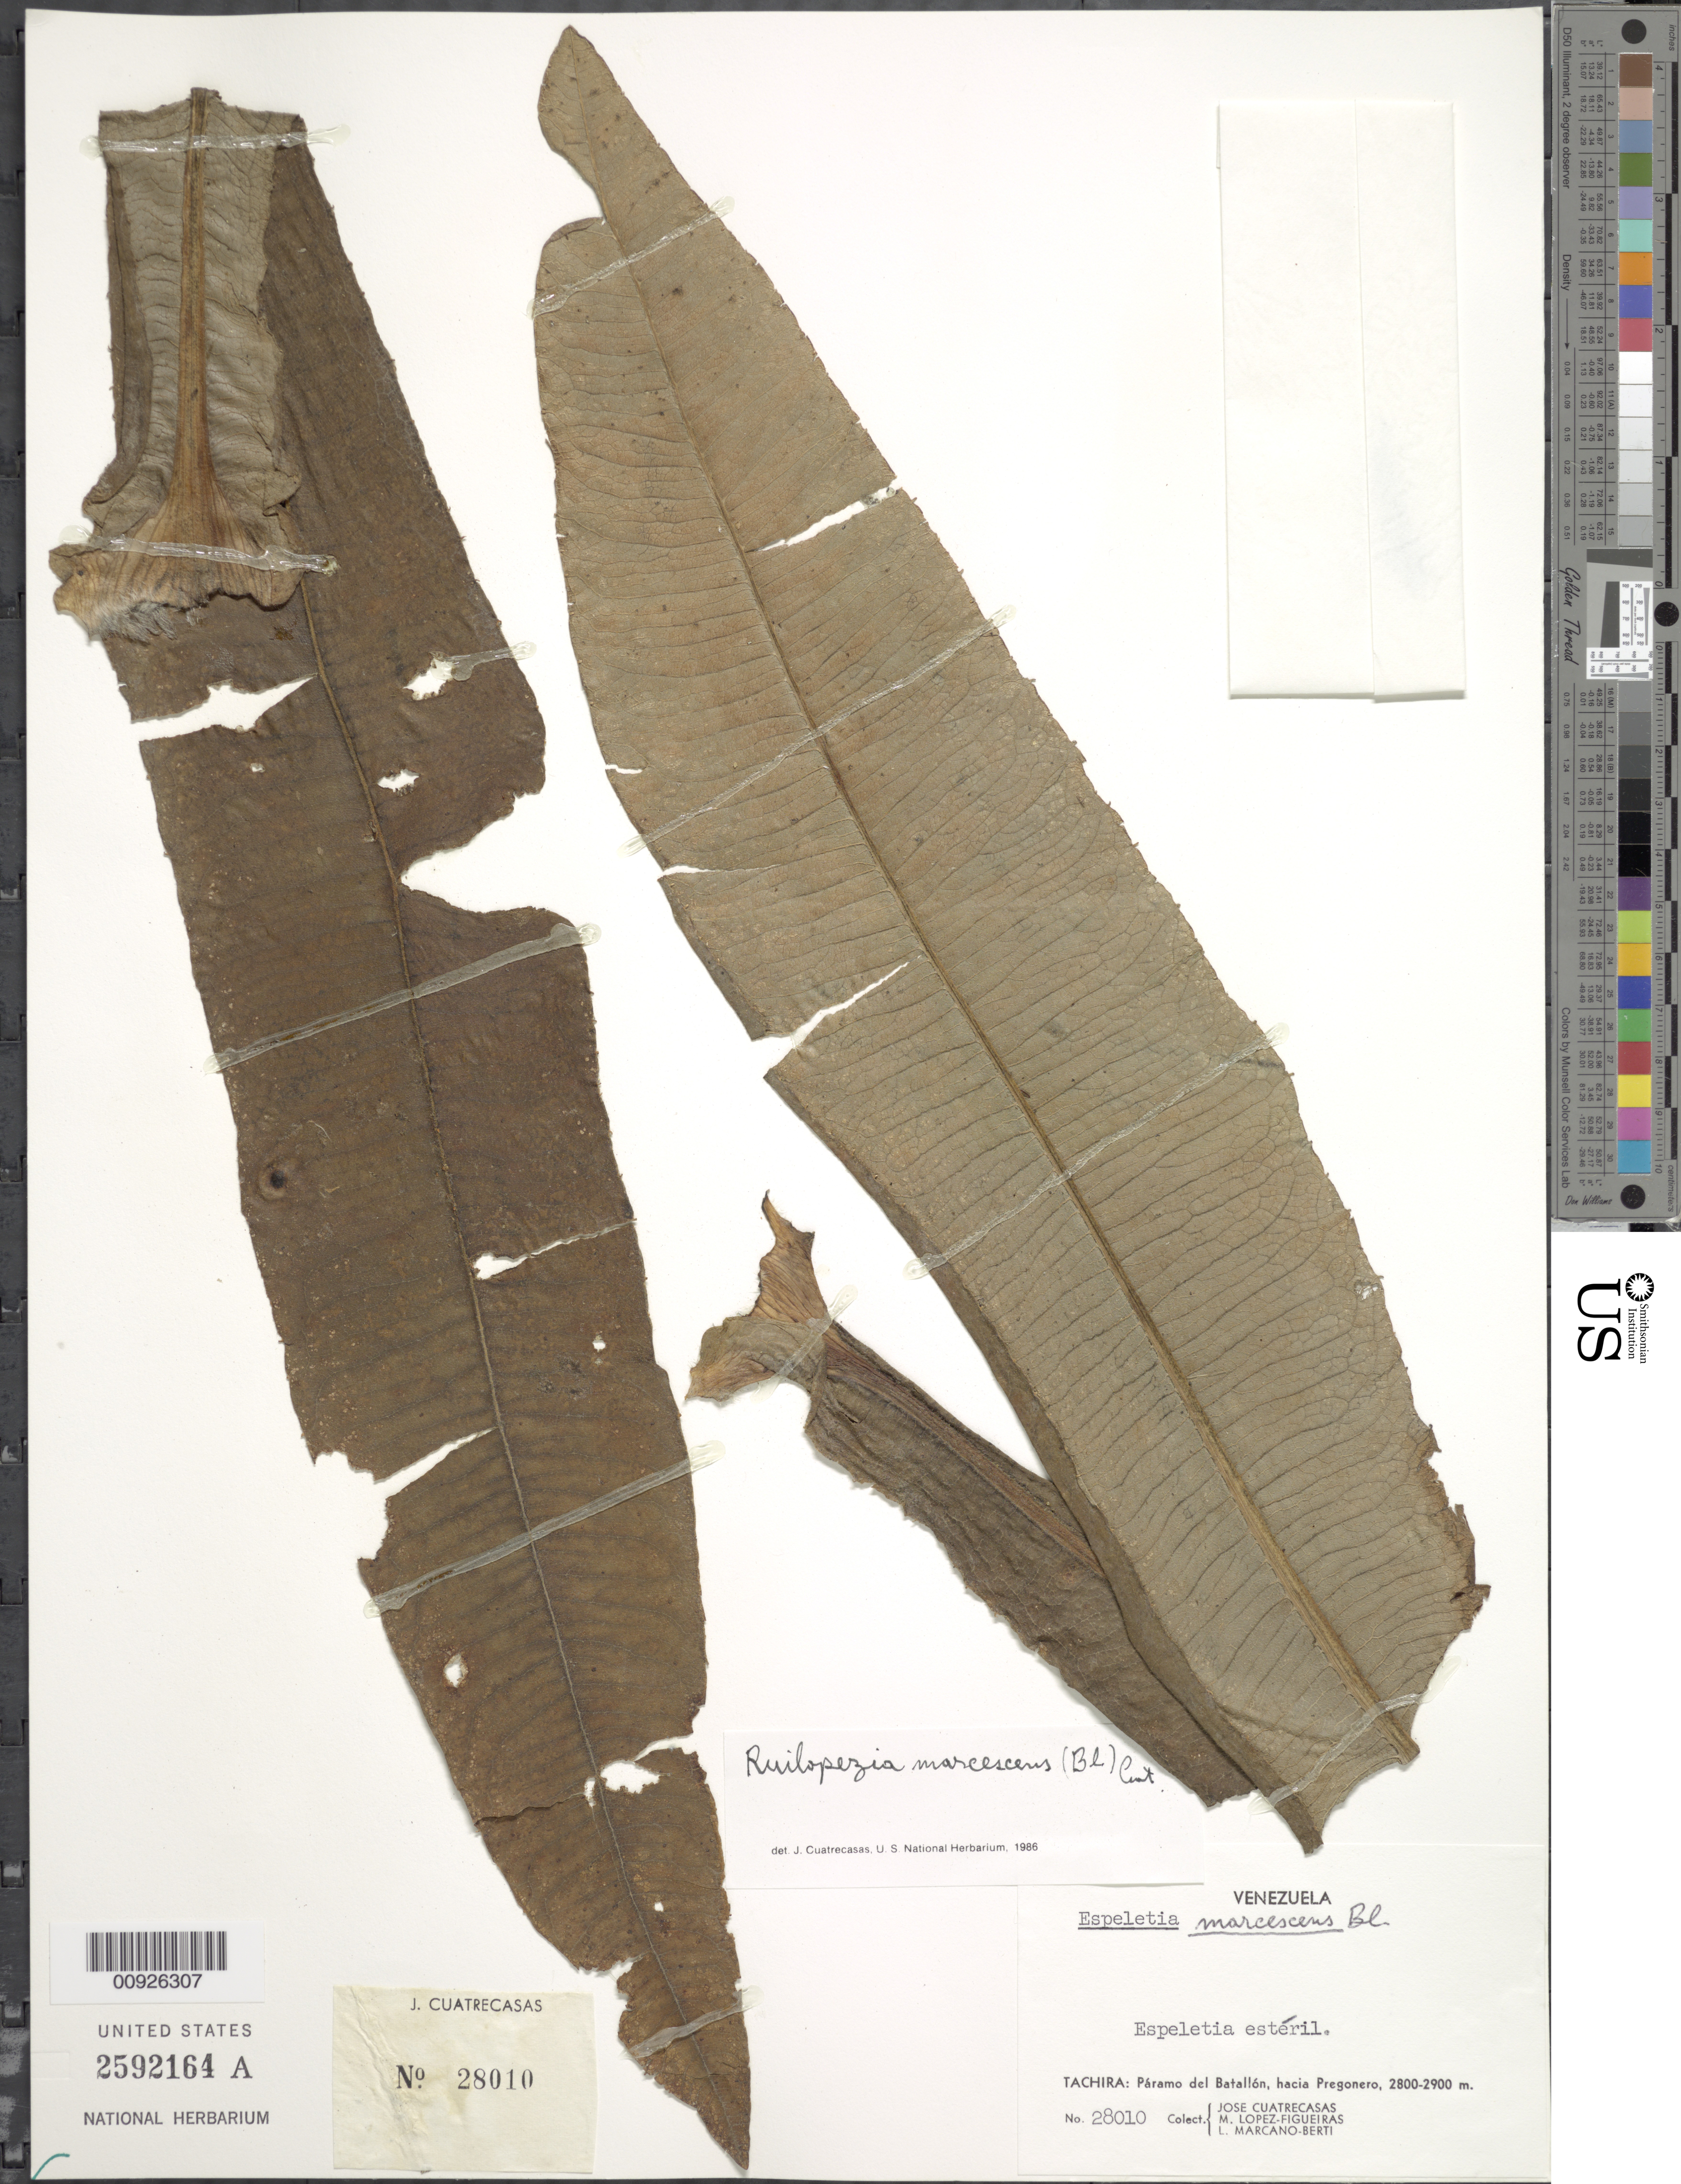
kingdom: Plantae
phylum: Tracheophyta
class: Magnoliopsida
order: Asterales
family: Asteraceae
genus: Ruilopezia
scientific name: Ruilopezia marcescens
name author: (S.F. Blake) Cuatrec.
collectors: J. Cuatrecasas, M. López Figueiras & L. Marcano-Berti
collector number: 28010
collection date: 1969-10-02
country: Venezuela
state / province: Táchira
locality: P. del Batallón. Hacia Pregonero.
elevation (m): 2800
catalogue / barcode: US 2592164A